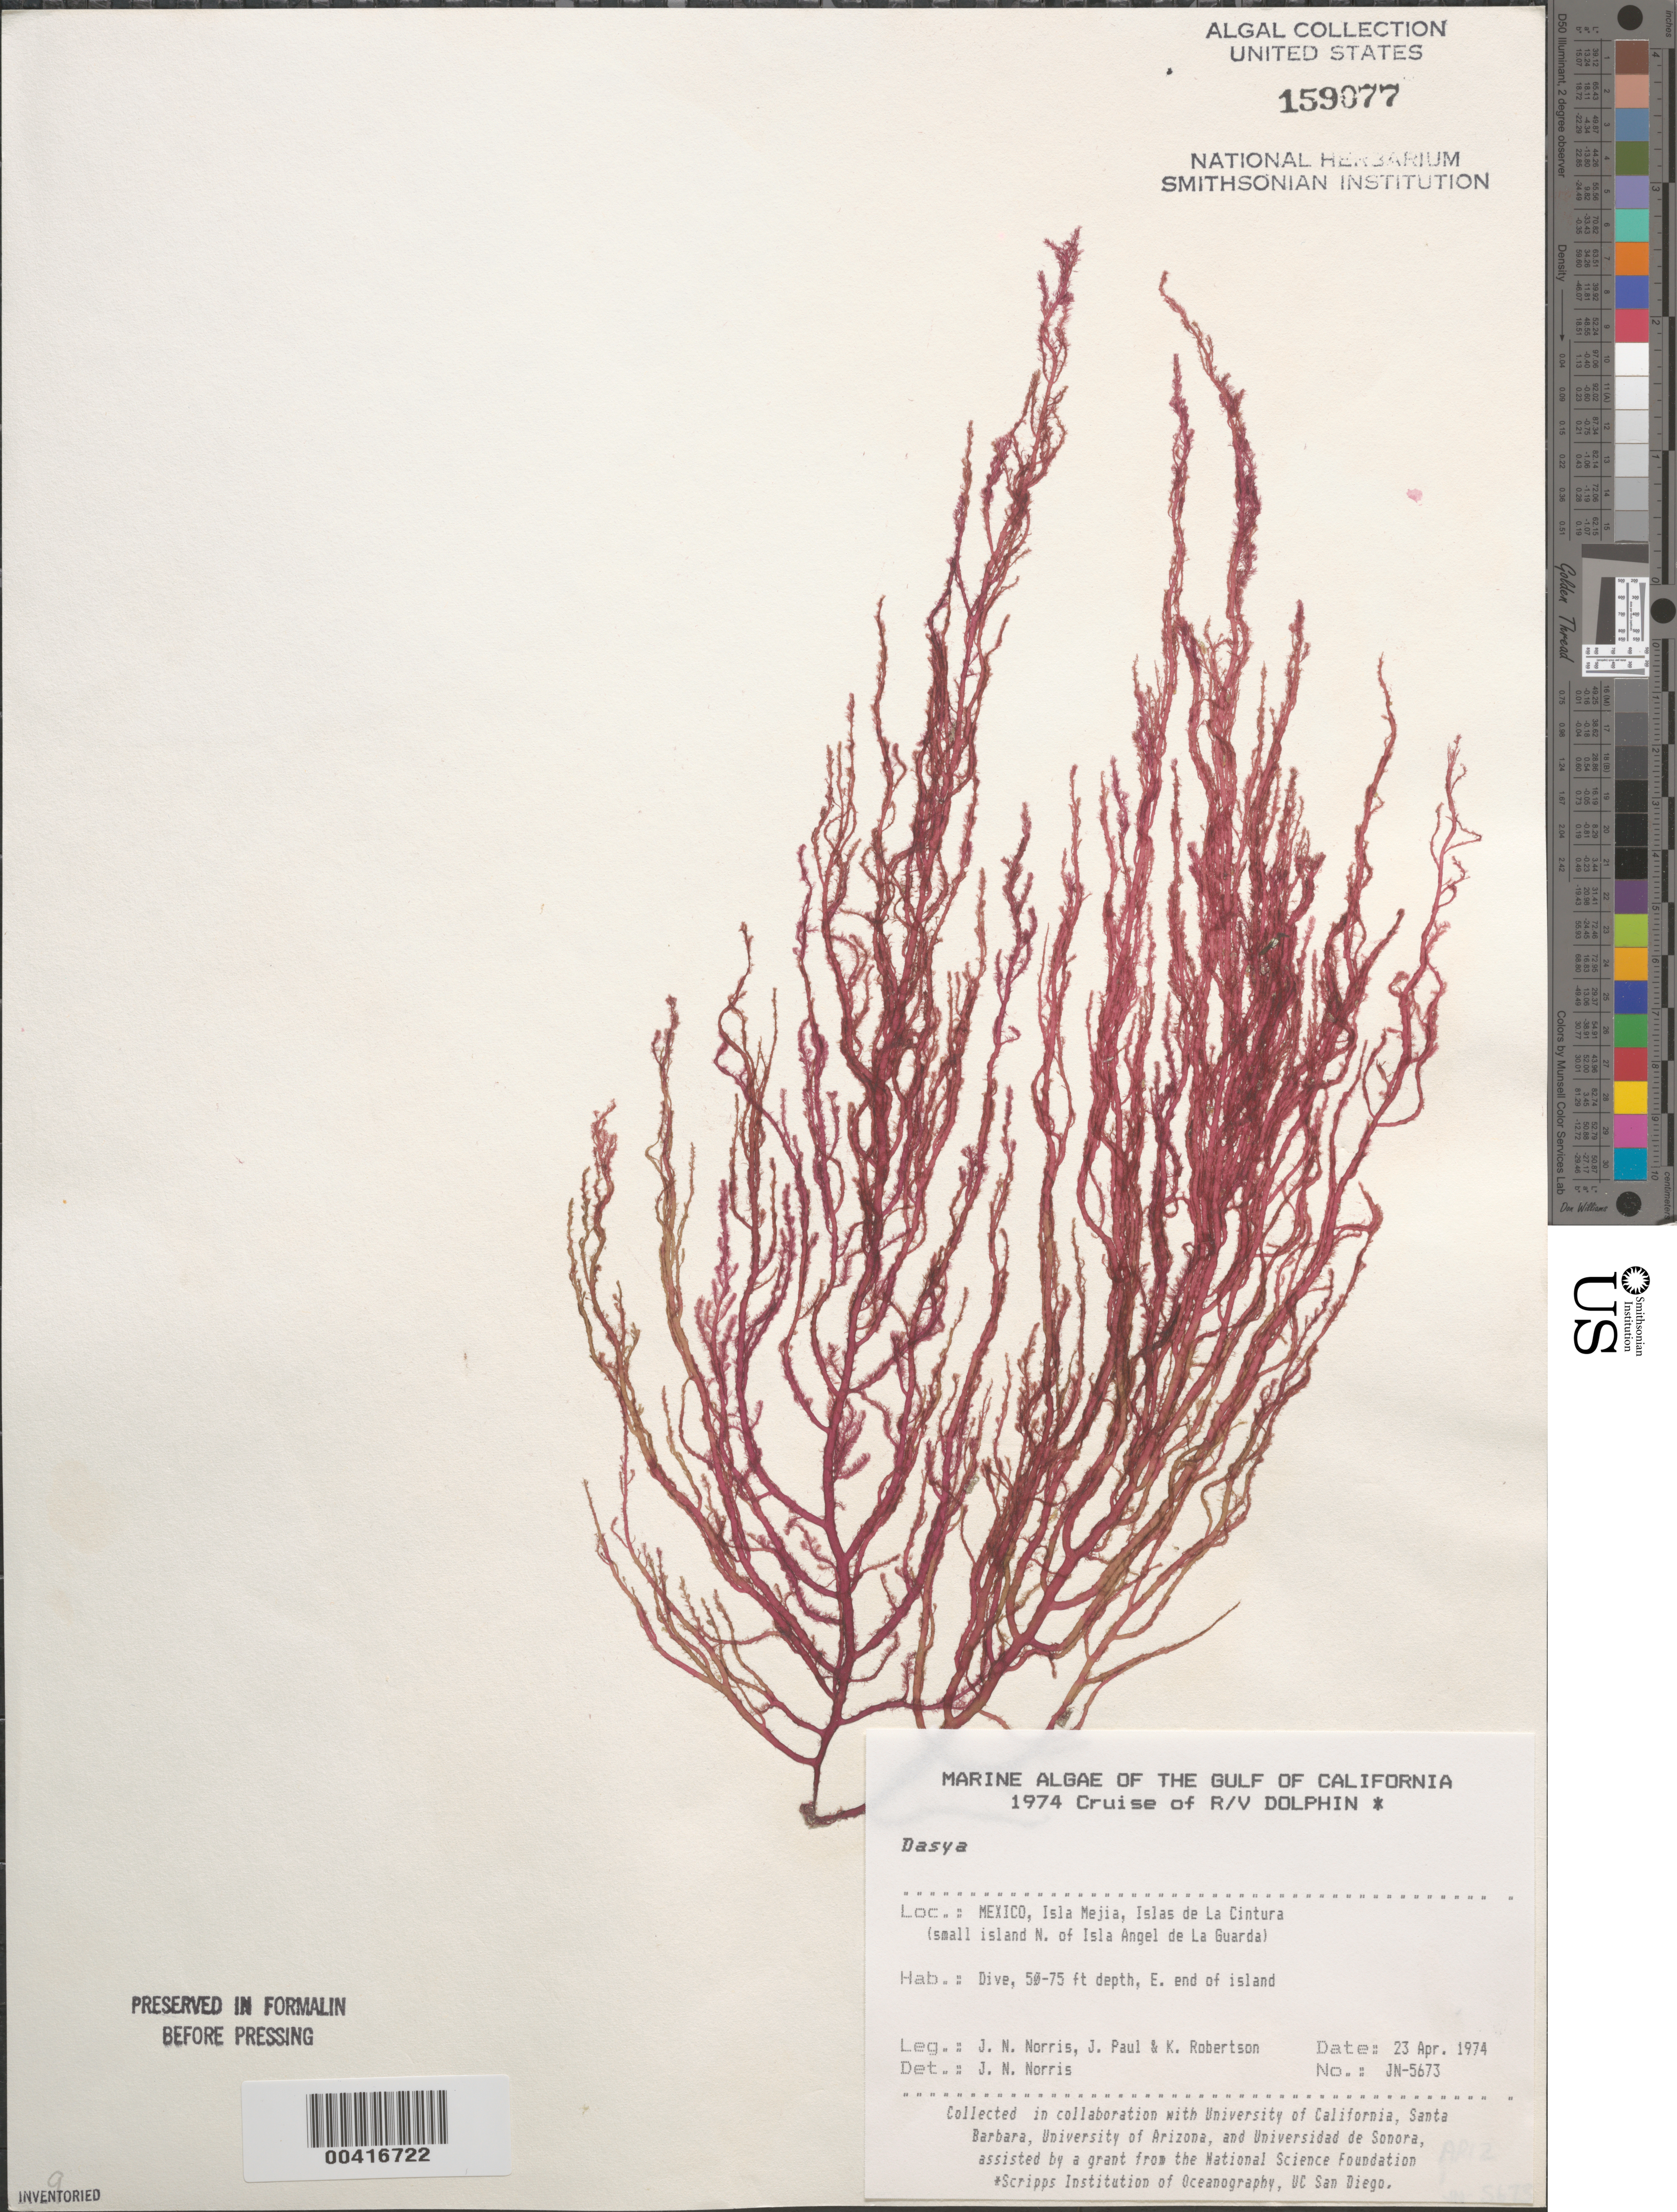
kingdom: Plantae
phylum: Rhodophyta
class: Florideophyceae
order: Ceramiales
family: Dasyaceae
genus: Dasya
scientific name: Dasya sp.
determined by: Norris, James N.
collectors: J. N. Norris, J. Paul & K. Robertson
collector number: JN-5673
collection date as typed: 23 Apr 1974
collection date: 1974-04-23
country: Mexico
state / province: Baja California Norte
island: Isla Mejia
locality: East end of island, off north end of Isla Angel de la Guarda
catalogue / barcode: US 159077